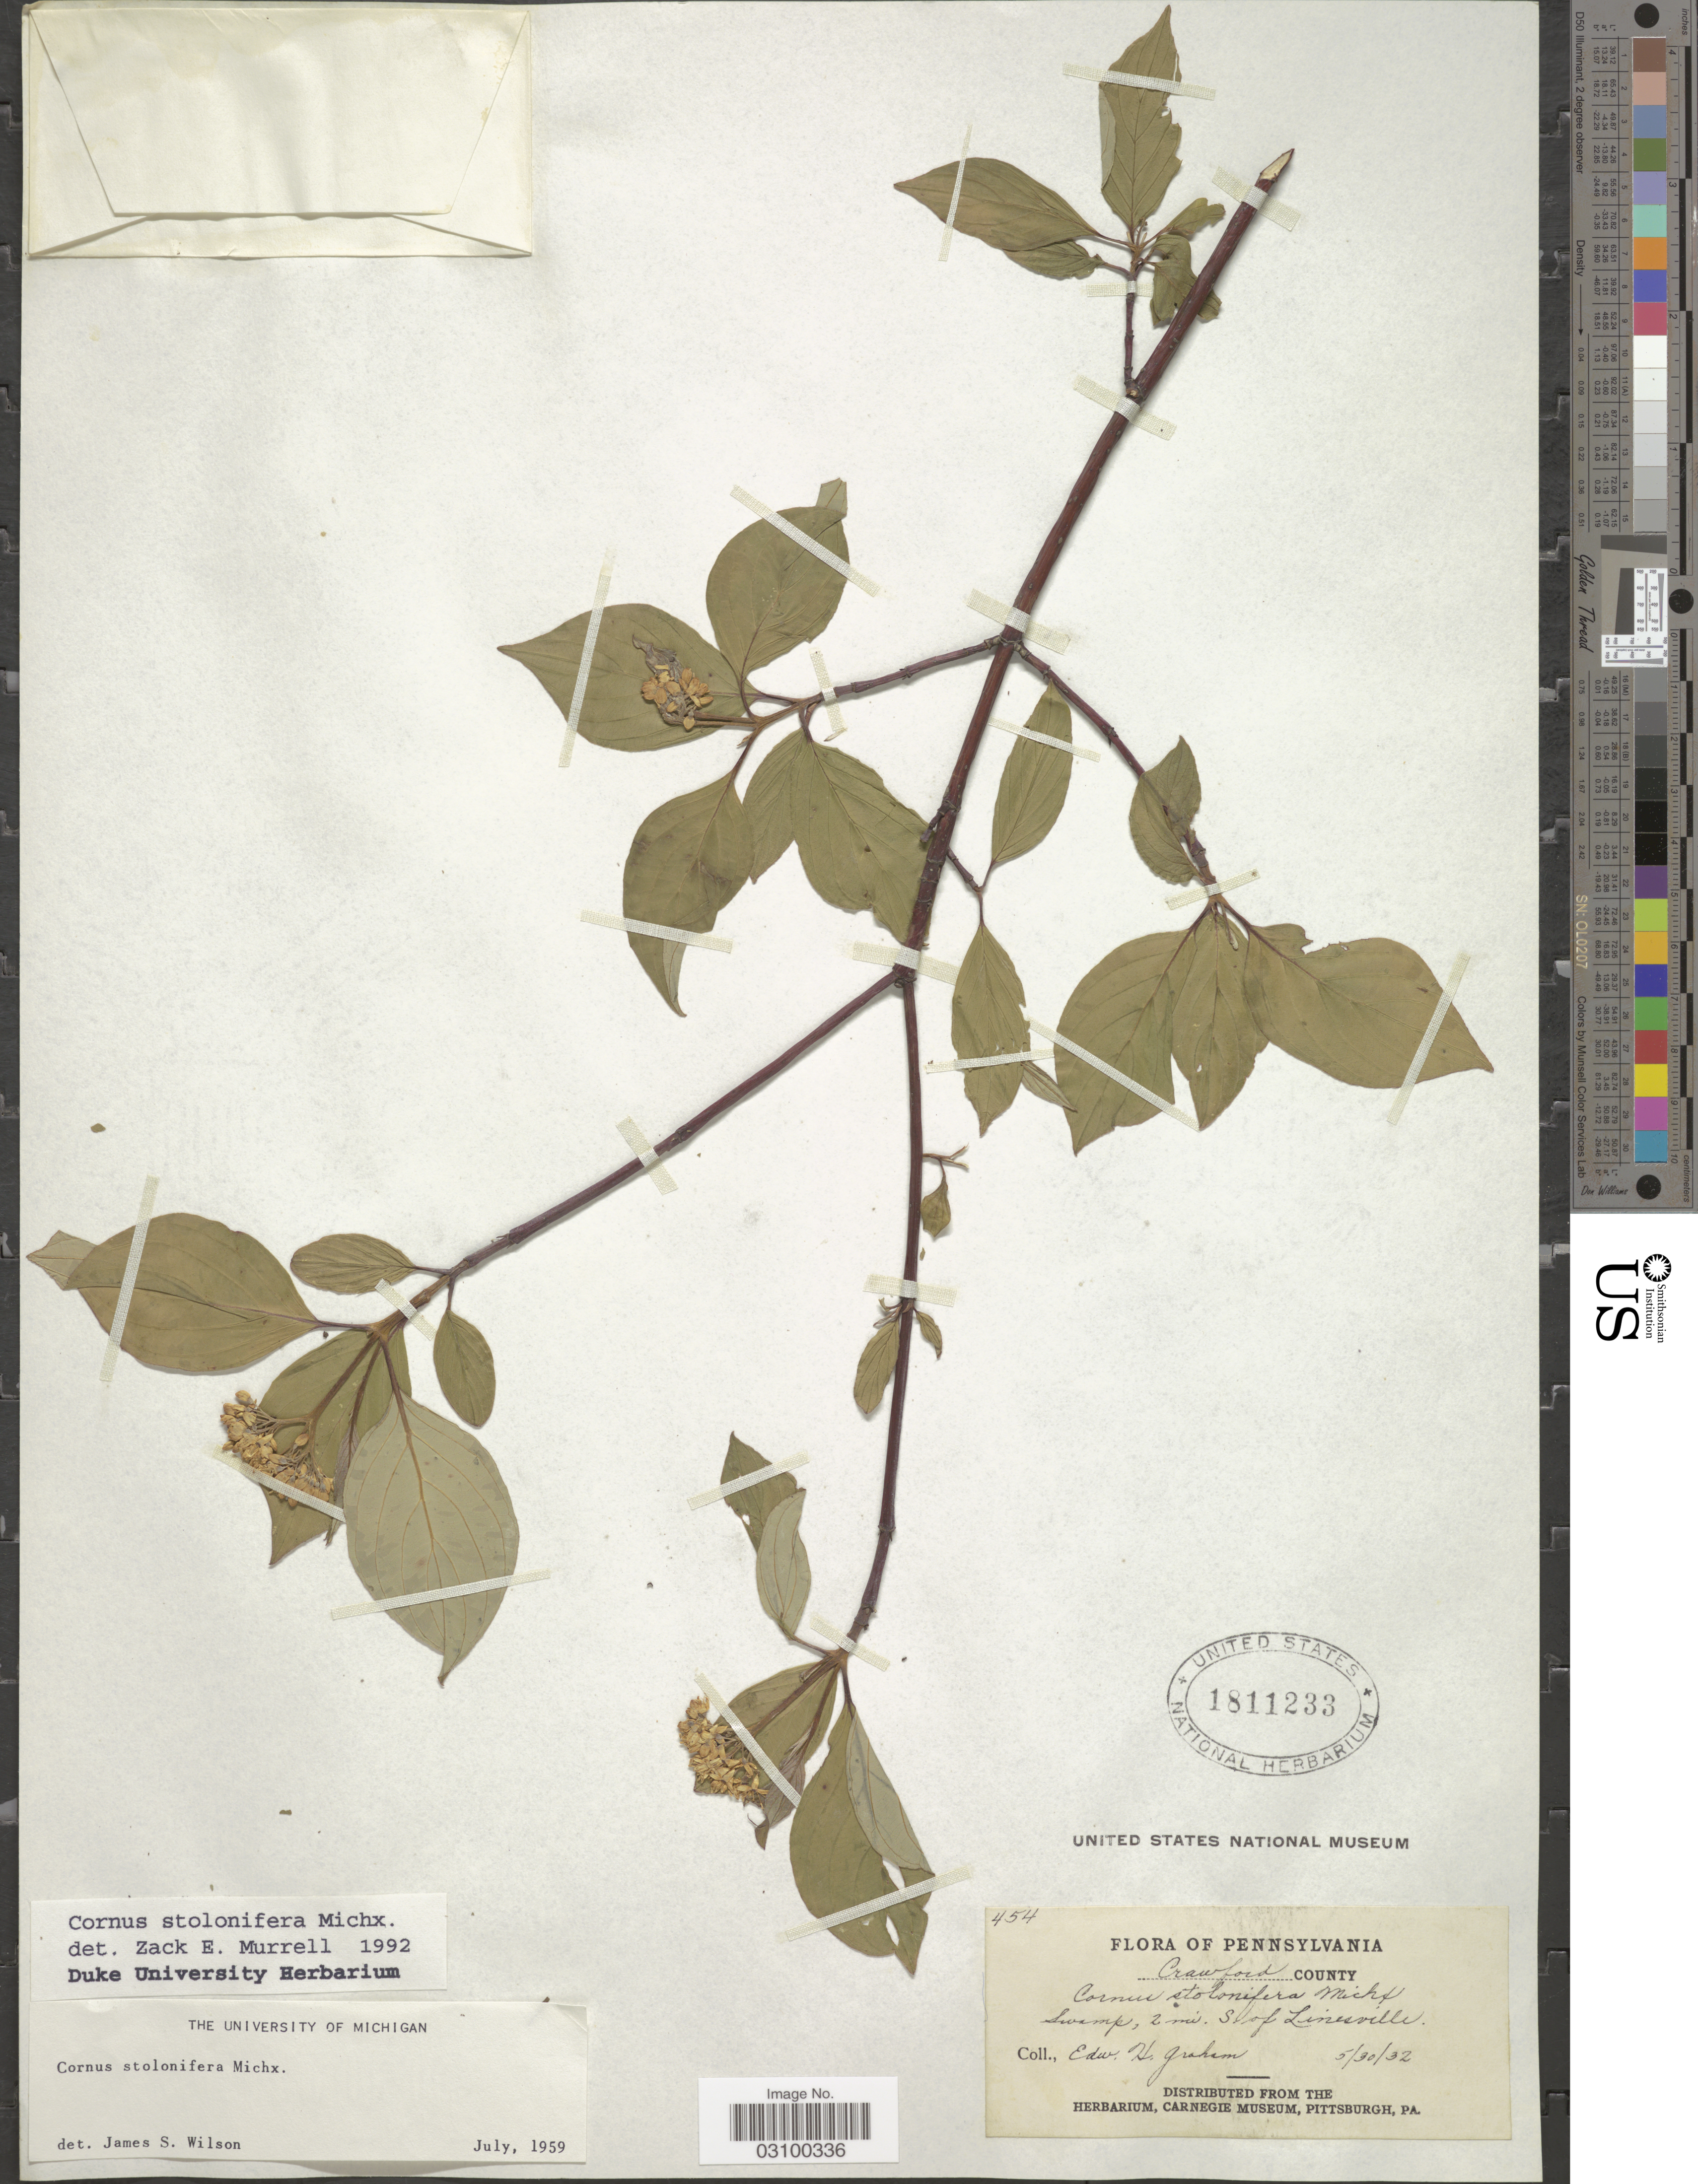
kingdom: Plantae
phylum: Tracheophyta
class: Magnoliopsida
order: Cornales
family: Cornaceae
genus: Cornus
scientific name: Cornus sericea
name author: L.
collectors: E. H. Graham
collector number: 454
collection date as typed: Transcribed d/m/y: 30/5/32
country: United States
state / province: Pennsylvania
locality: Crawford County. Swamp, 2 mi. S of Linesville.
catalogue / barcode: US 1811233